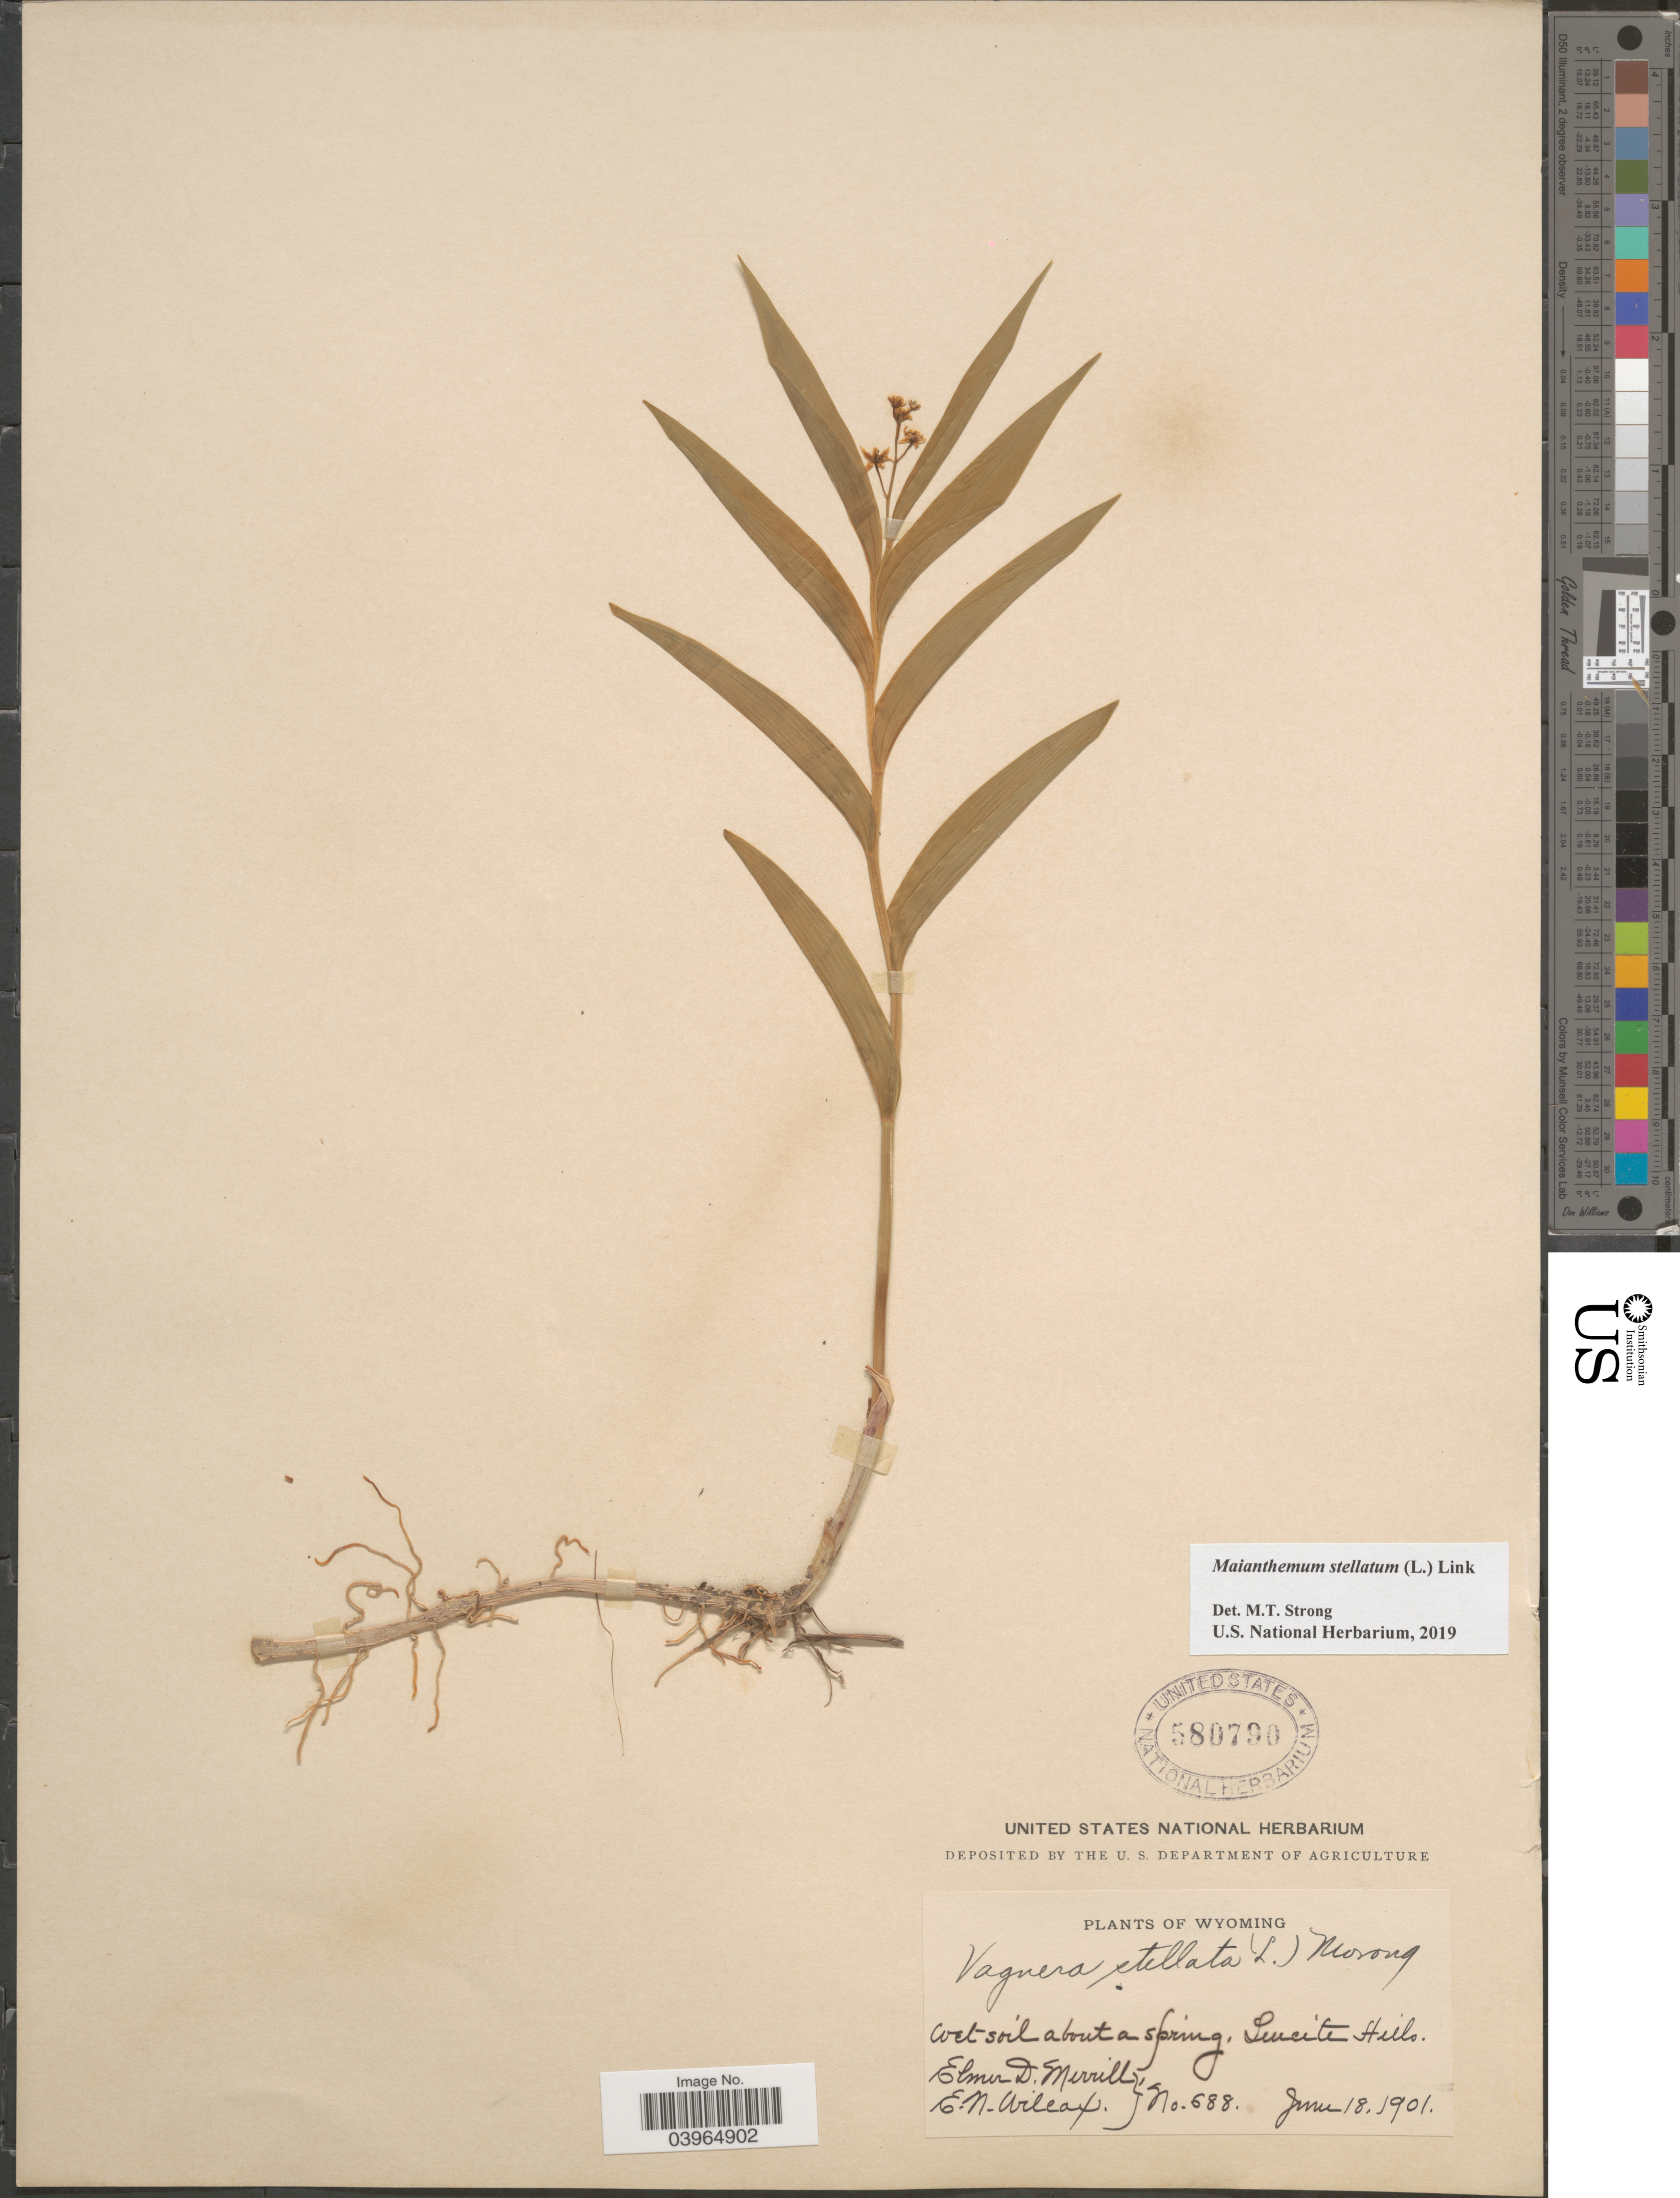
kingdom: Plantae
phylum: Tracheophyta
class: Liliopsida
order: Asparagales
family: Asparagaceae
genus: Maianthemum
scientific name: Maianthemum stellatum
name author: (L.) Link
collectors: E. D. Merrill & E. Wilcox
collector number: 688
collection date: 1901-06-18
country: United States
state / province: Wyoming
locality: Lucite Hills.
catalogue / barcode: US 580790